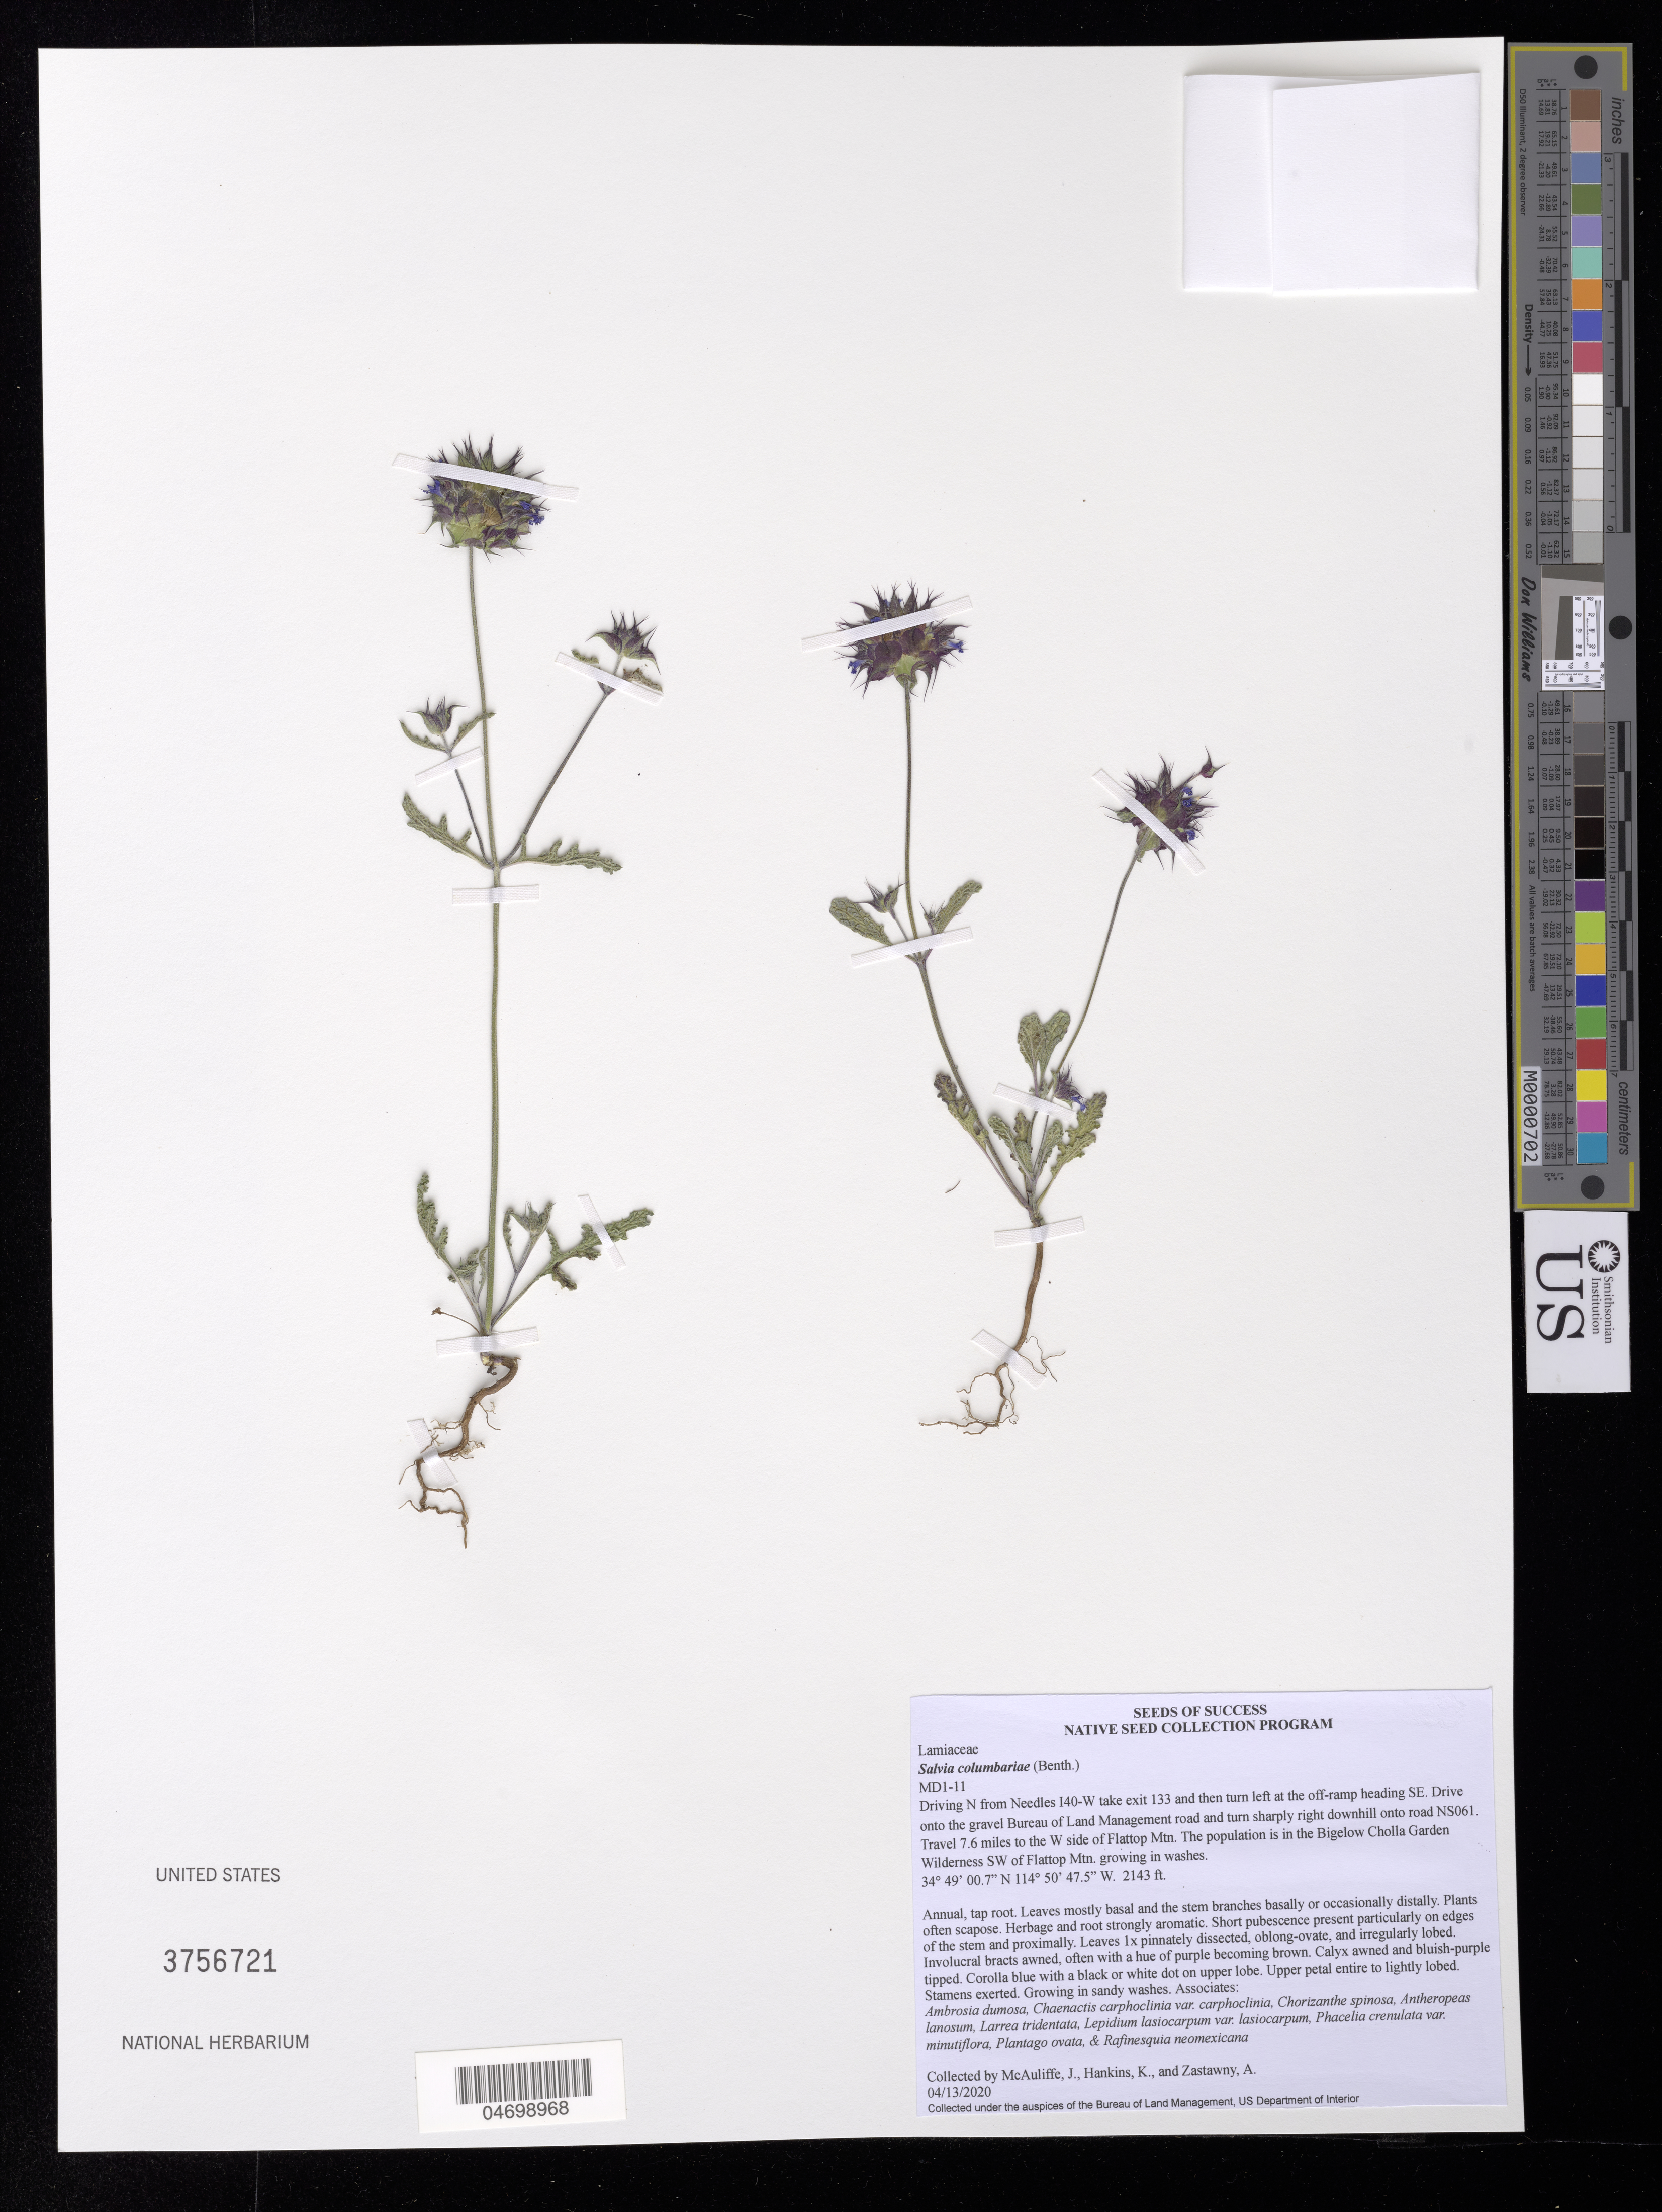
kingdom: Plantae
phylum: Tracheophyta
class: Magnoliopsida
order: Lamiales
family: Lamiaceae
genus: Salvia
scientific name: Salvia columbariae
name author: Benth.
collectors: J. McAuliffe, K. Hankins & A. Zastawny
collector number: MD1-11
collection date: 2020-04-13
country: United States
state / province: California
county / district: San Bernardino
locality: Bigelow Cholla Garden Wilderness SW of Flattop Mtn.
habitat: Sandy washes. With Ambrosia dumosa, Larrea tridentata, Plantago ovata, etc.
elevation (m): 653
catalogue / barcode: US 3756721